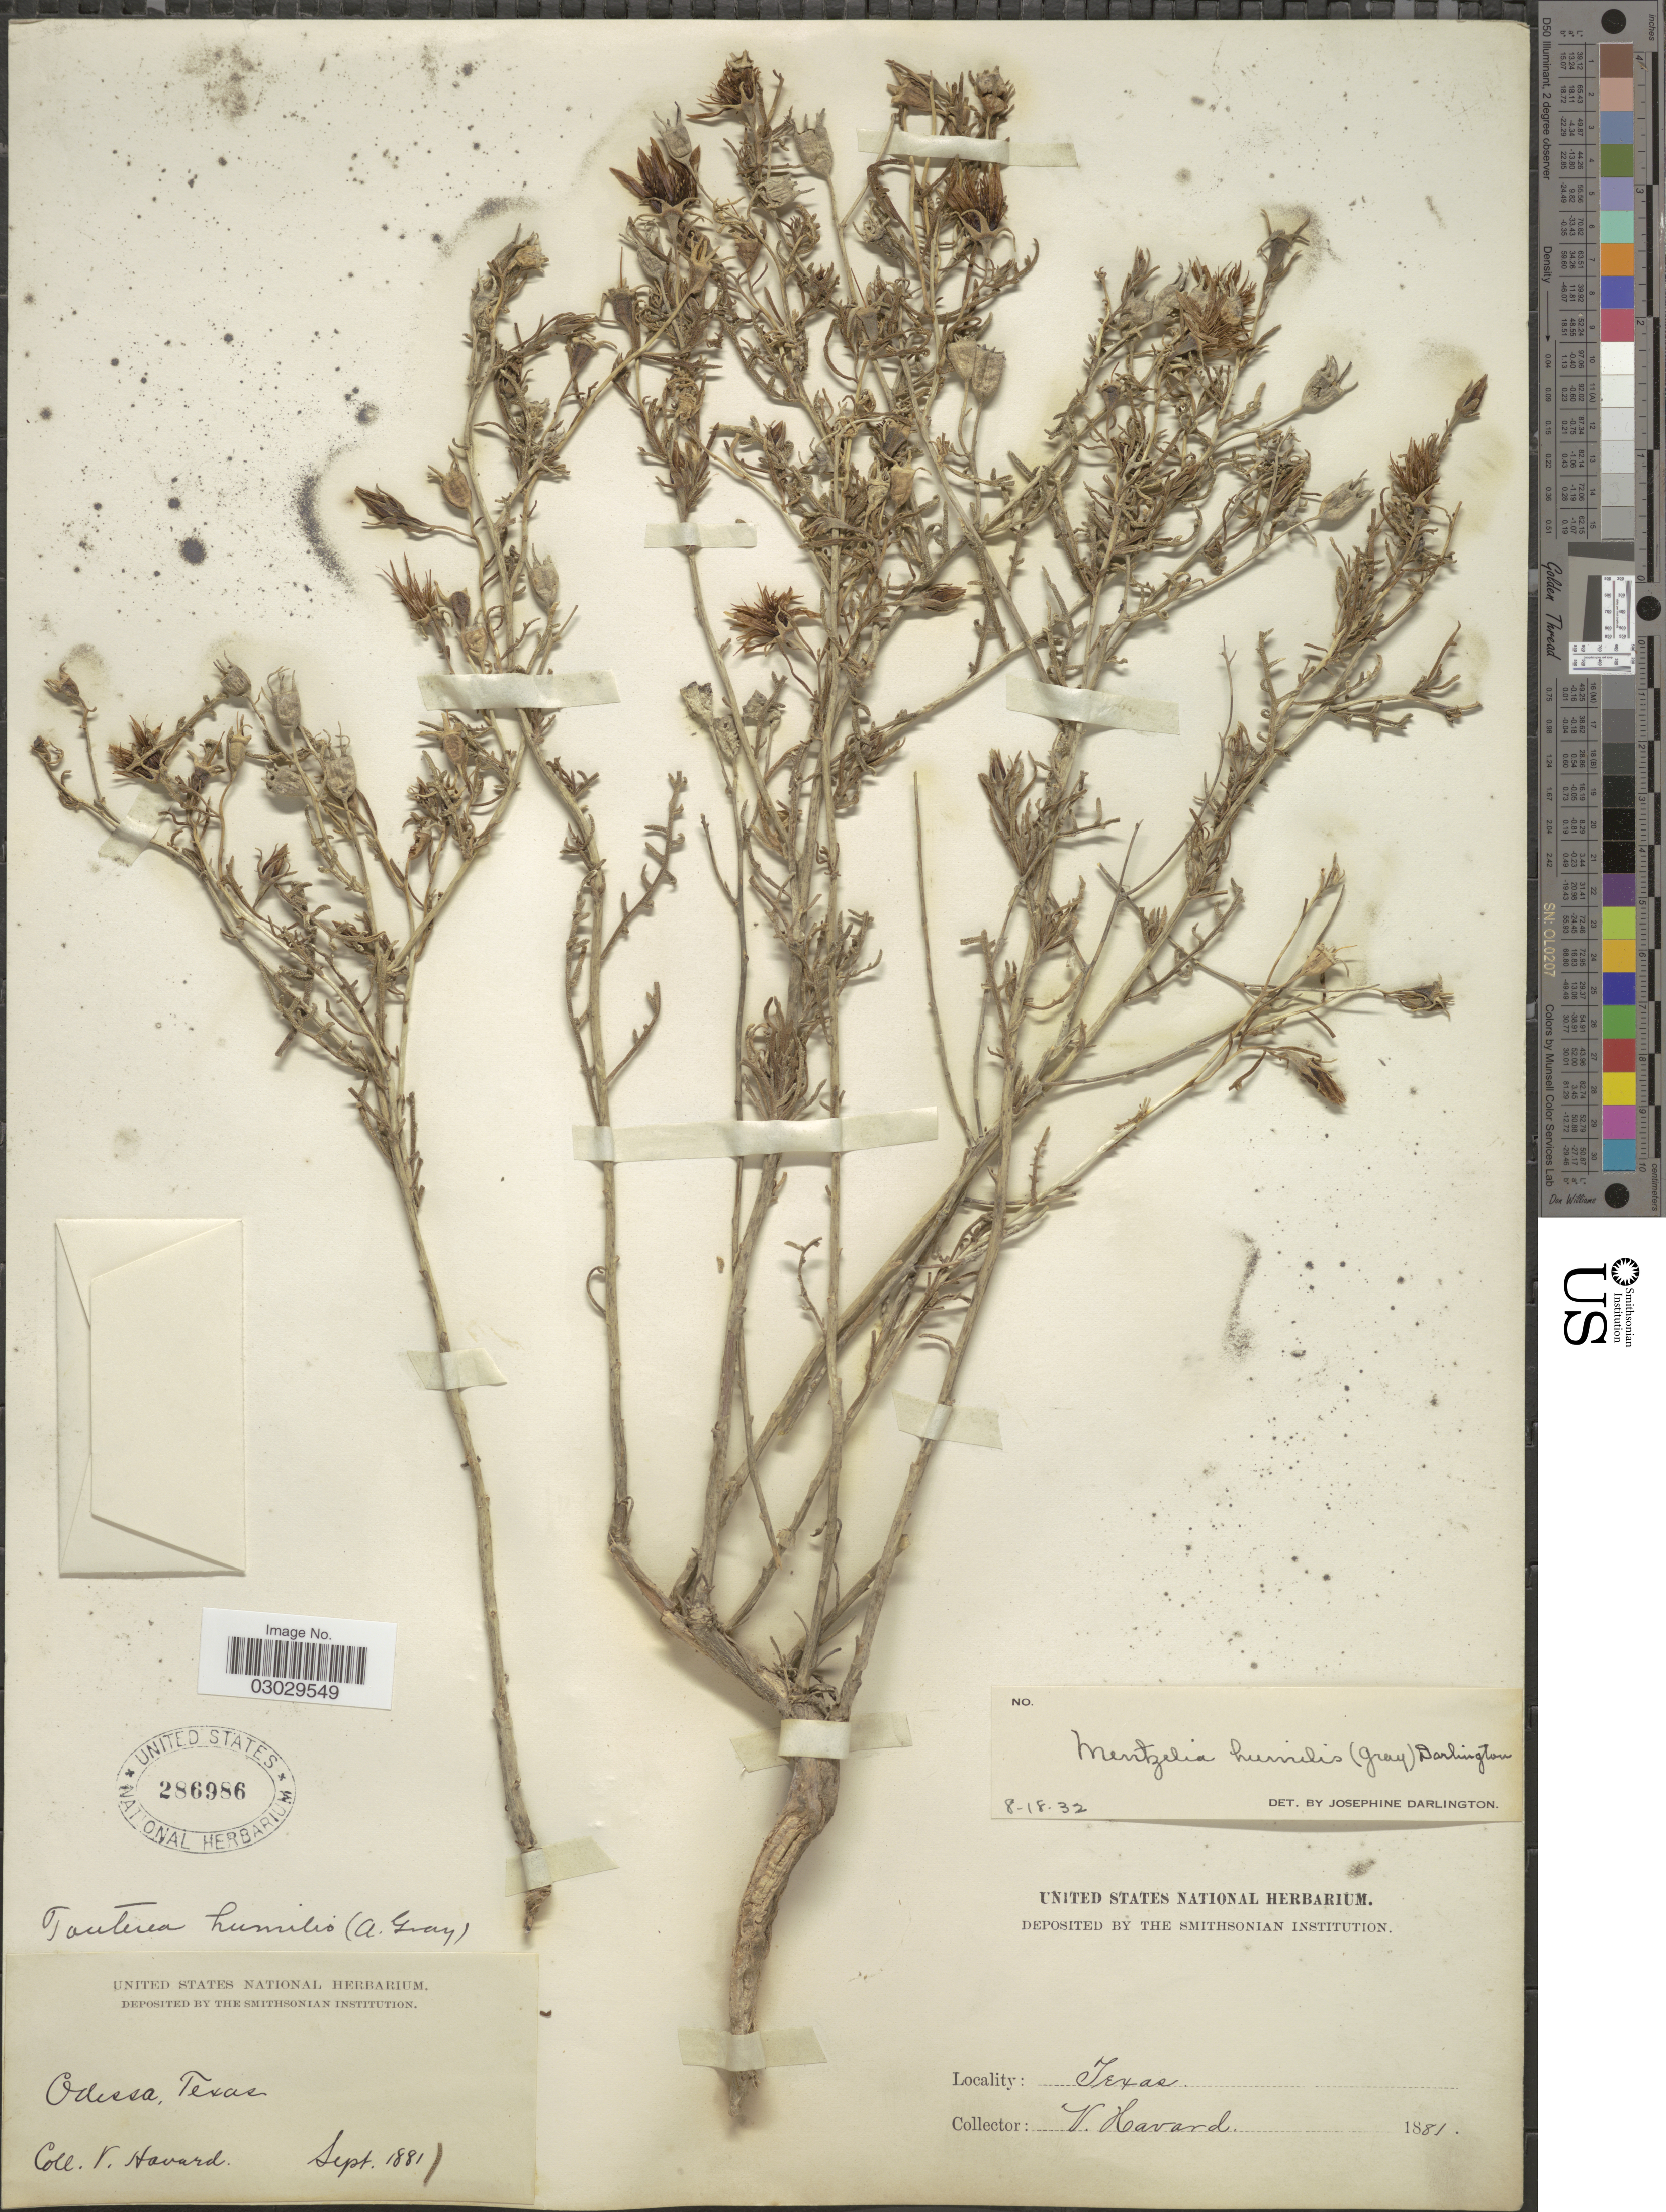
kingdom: Plantae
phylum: Tracheophyta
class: Magnoliopsida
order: Cornales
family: Loasaceae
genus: Mentzelia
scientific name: Mentzelia humilis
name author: (Urb. & Gilg) J. Darl.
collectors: V. Havard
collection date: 1881-09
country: United States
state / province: Texas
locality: Odessa.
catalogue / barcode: US 286986